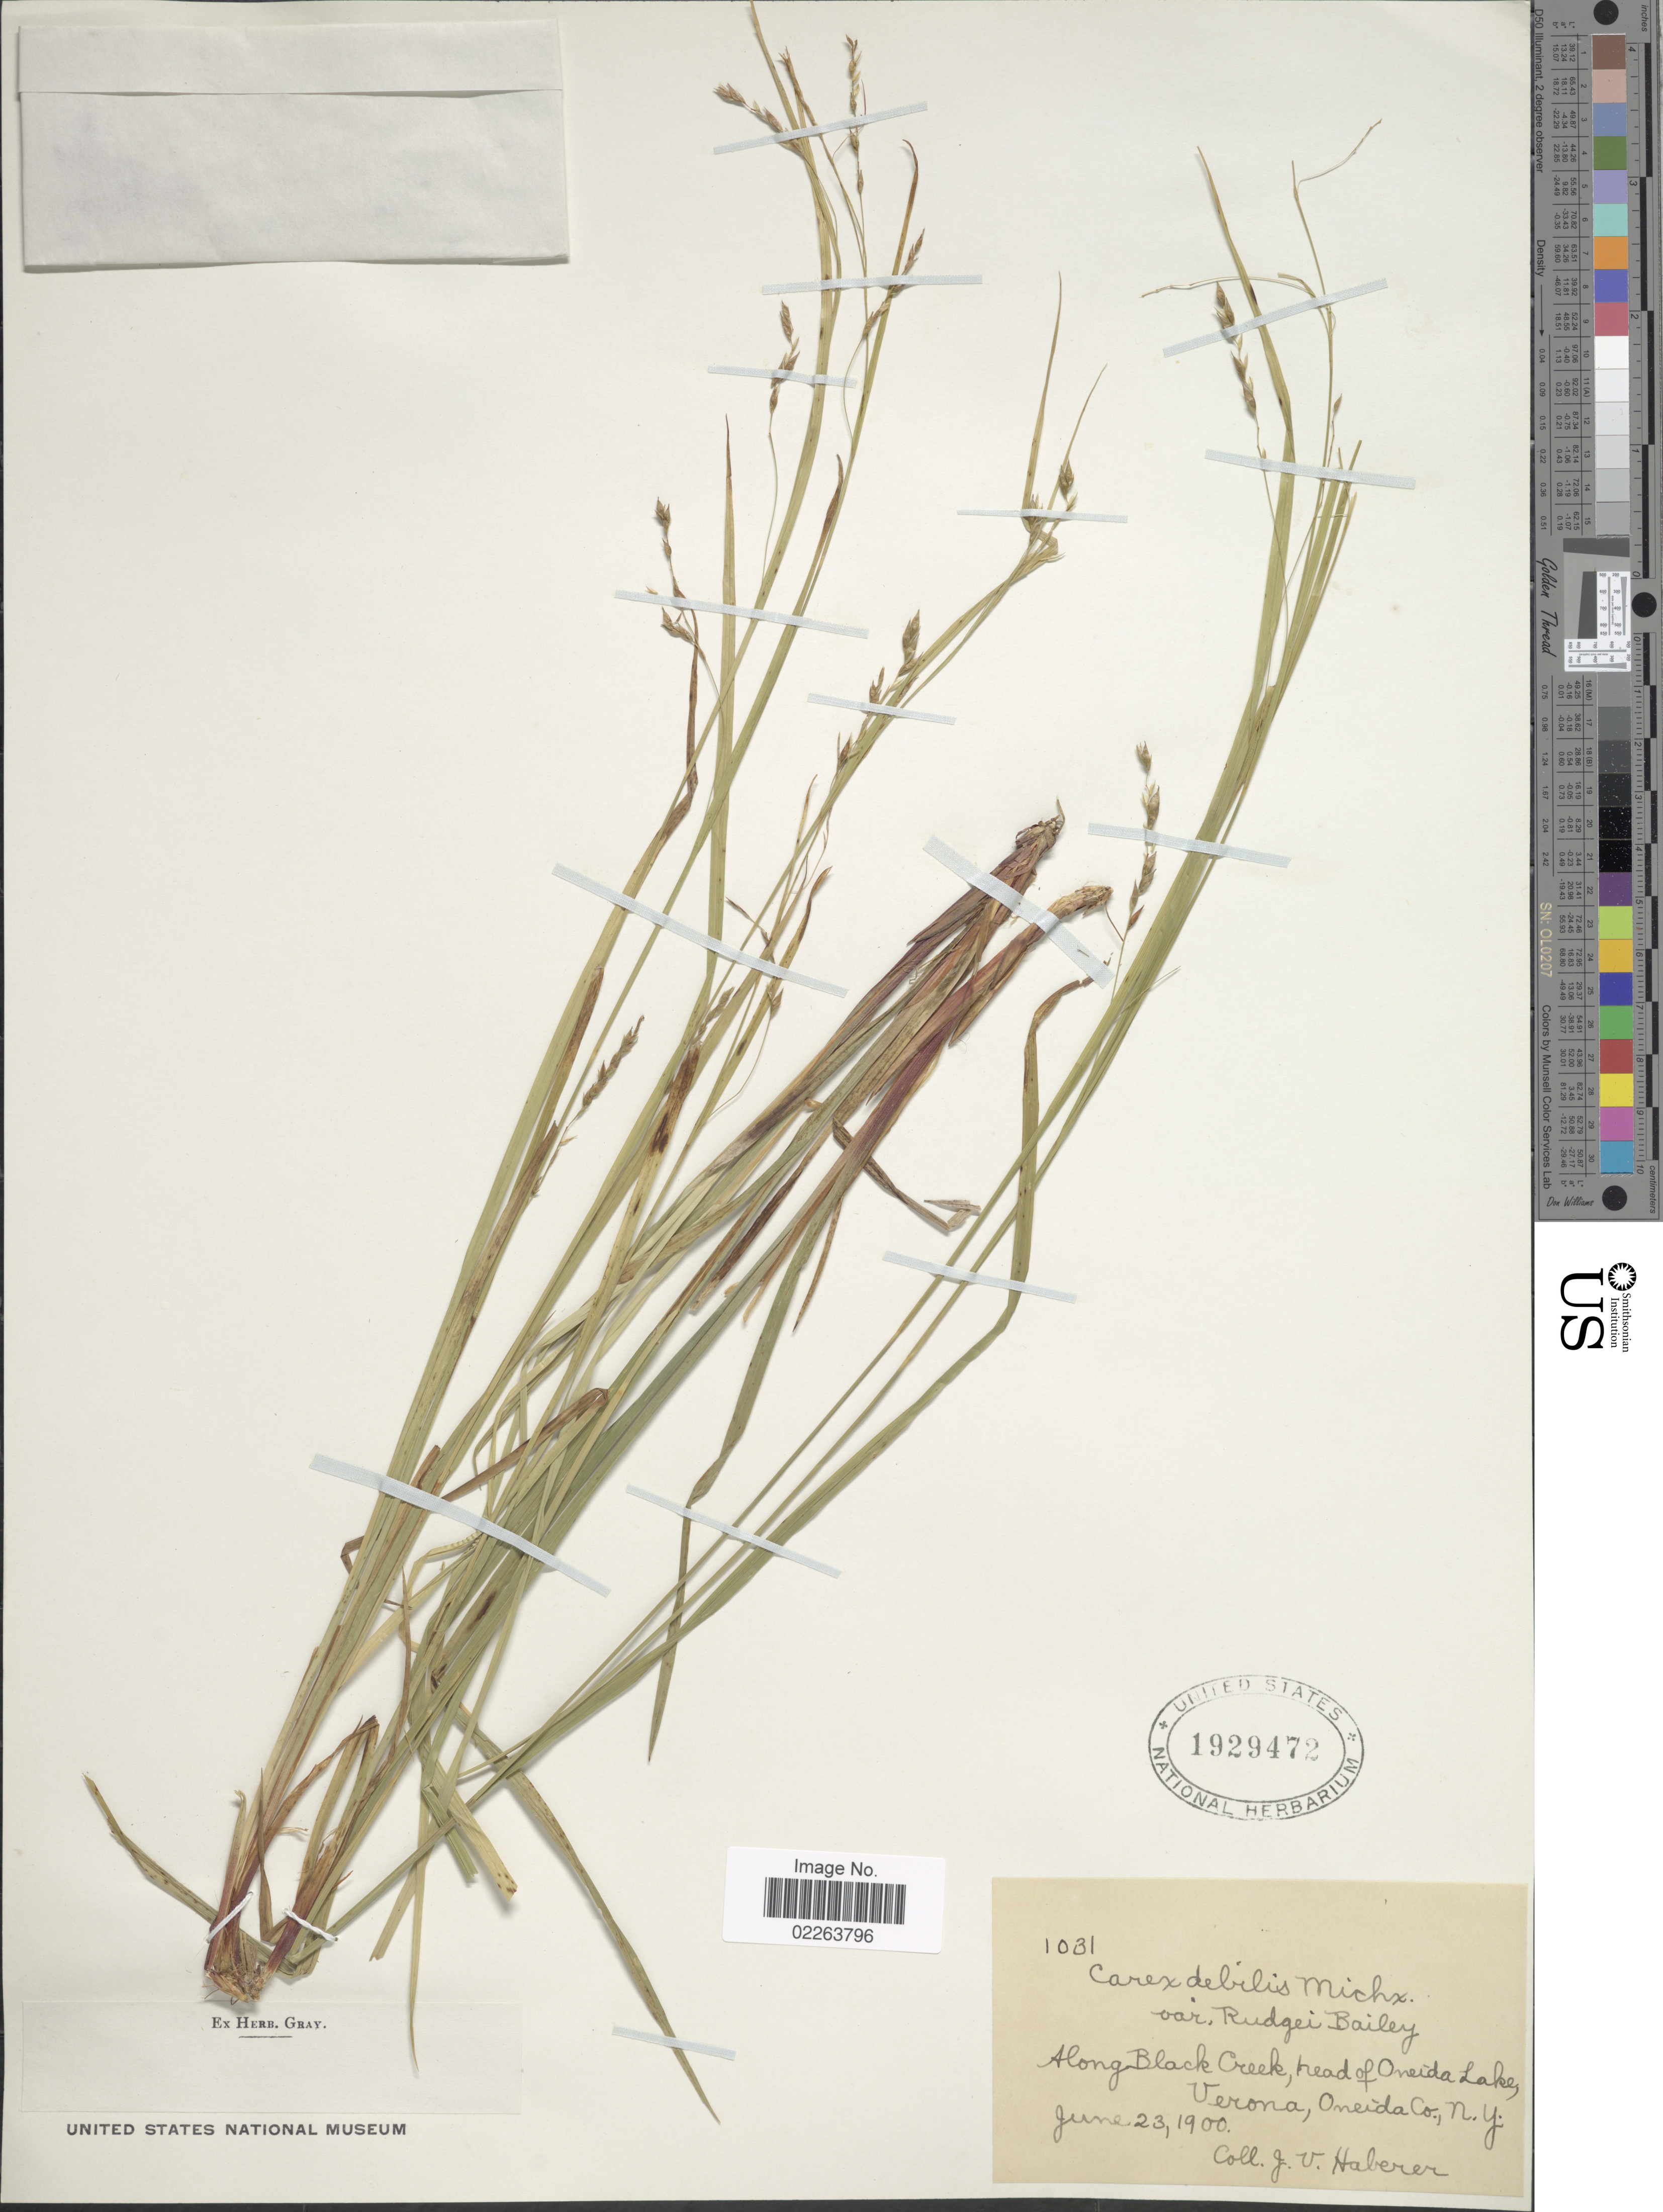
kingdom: Plantae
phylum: Tracheophyta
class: Liliopsida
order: Poales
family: Cyperaceae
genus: Carex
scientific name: Carex flexuosa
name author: Muhl. ex Willd.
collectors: J. V. Haberer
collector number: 1031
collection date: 1900-06-23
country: United States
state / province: New York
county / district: Oneida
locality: Along Black Creek, head of Oneida Lake, Verona, Oneida Co.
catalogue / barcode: US 1929472